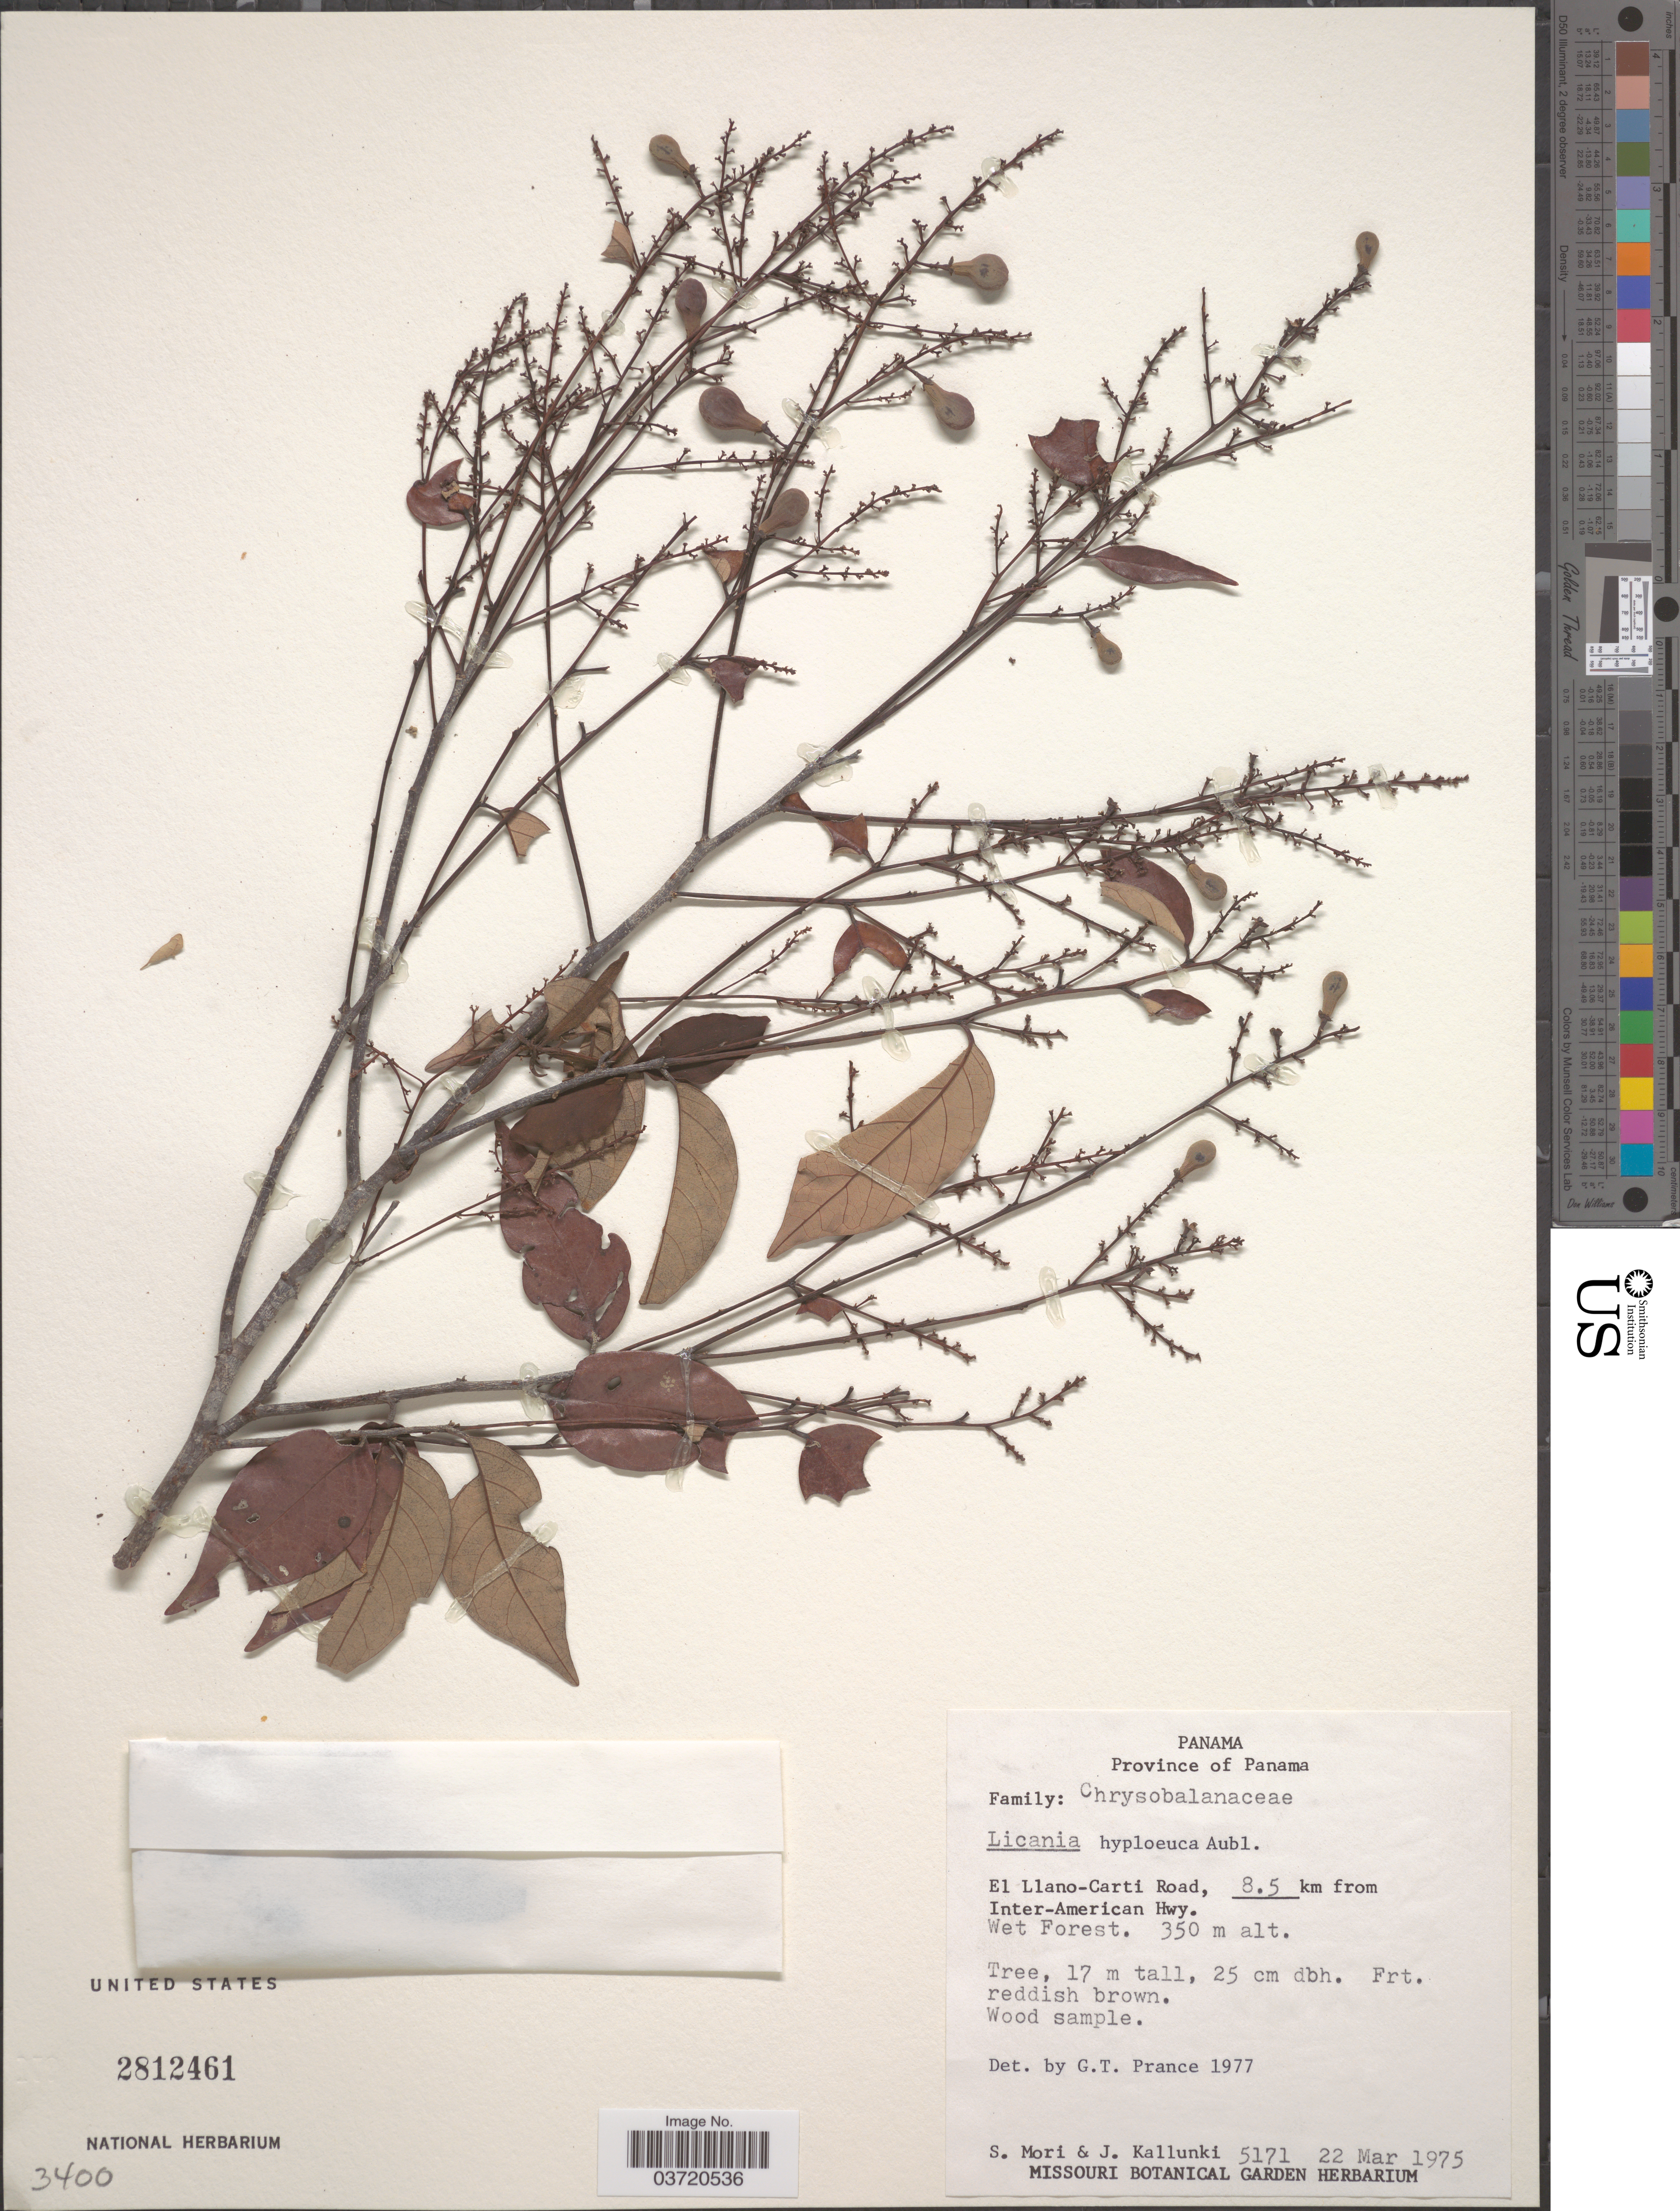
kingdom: Plantae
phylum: Tracheophyta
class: Magnoliopsida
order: Malpighiales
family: Chrysobalanaceae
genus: Licania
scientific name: Licania hypoleuca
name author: Benth.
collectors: S. Mori & J. Kallunki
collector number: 5171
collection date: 1975-03-22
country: Panama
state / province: Panamá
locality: El Llano-Carti Road, 8.5 km from Inter-American Hwy.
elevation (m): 350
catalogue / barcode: US 2812461